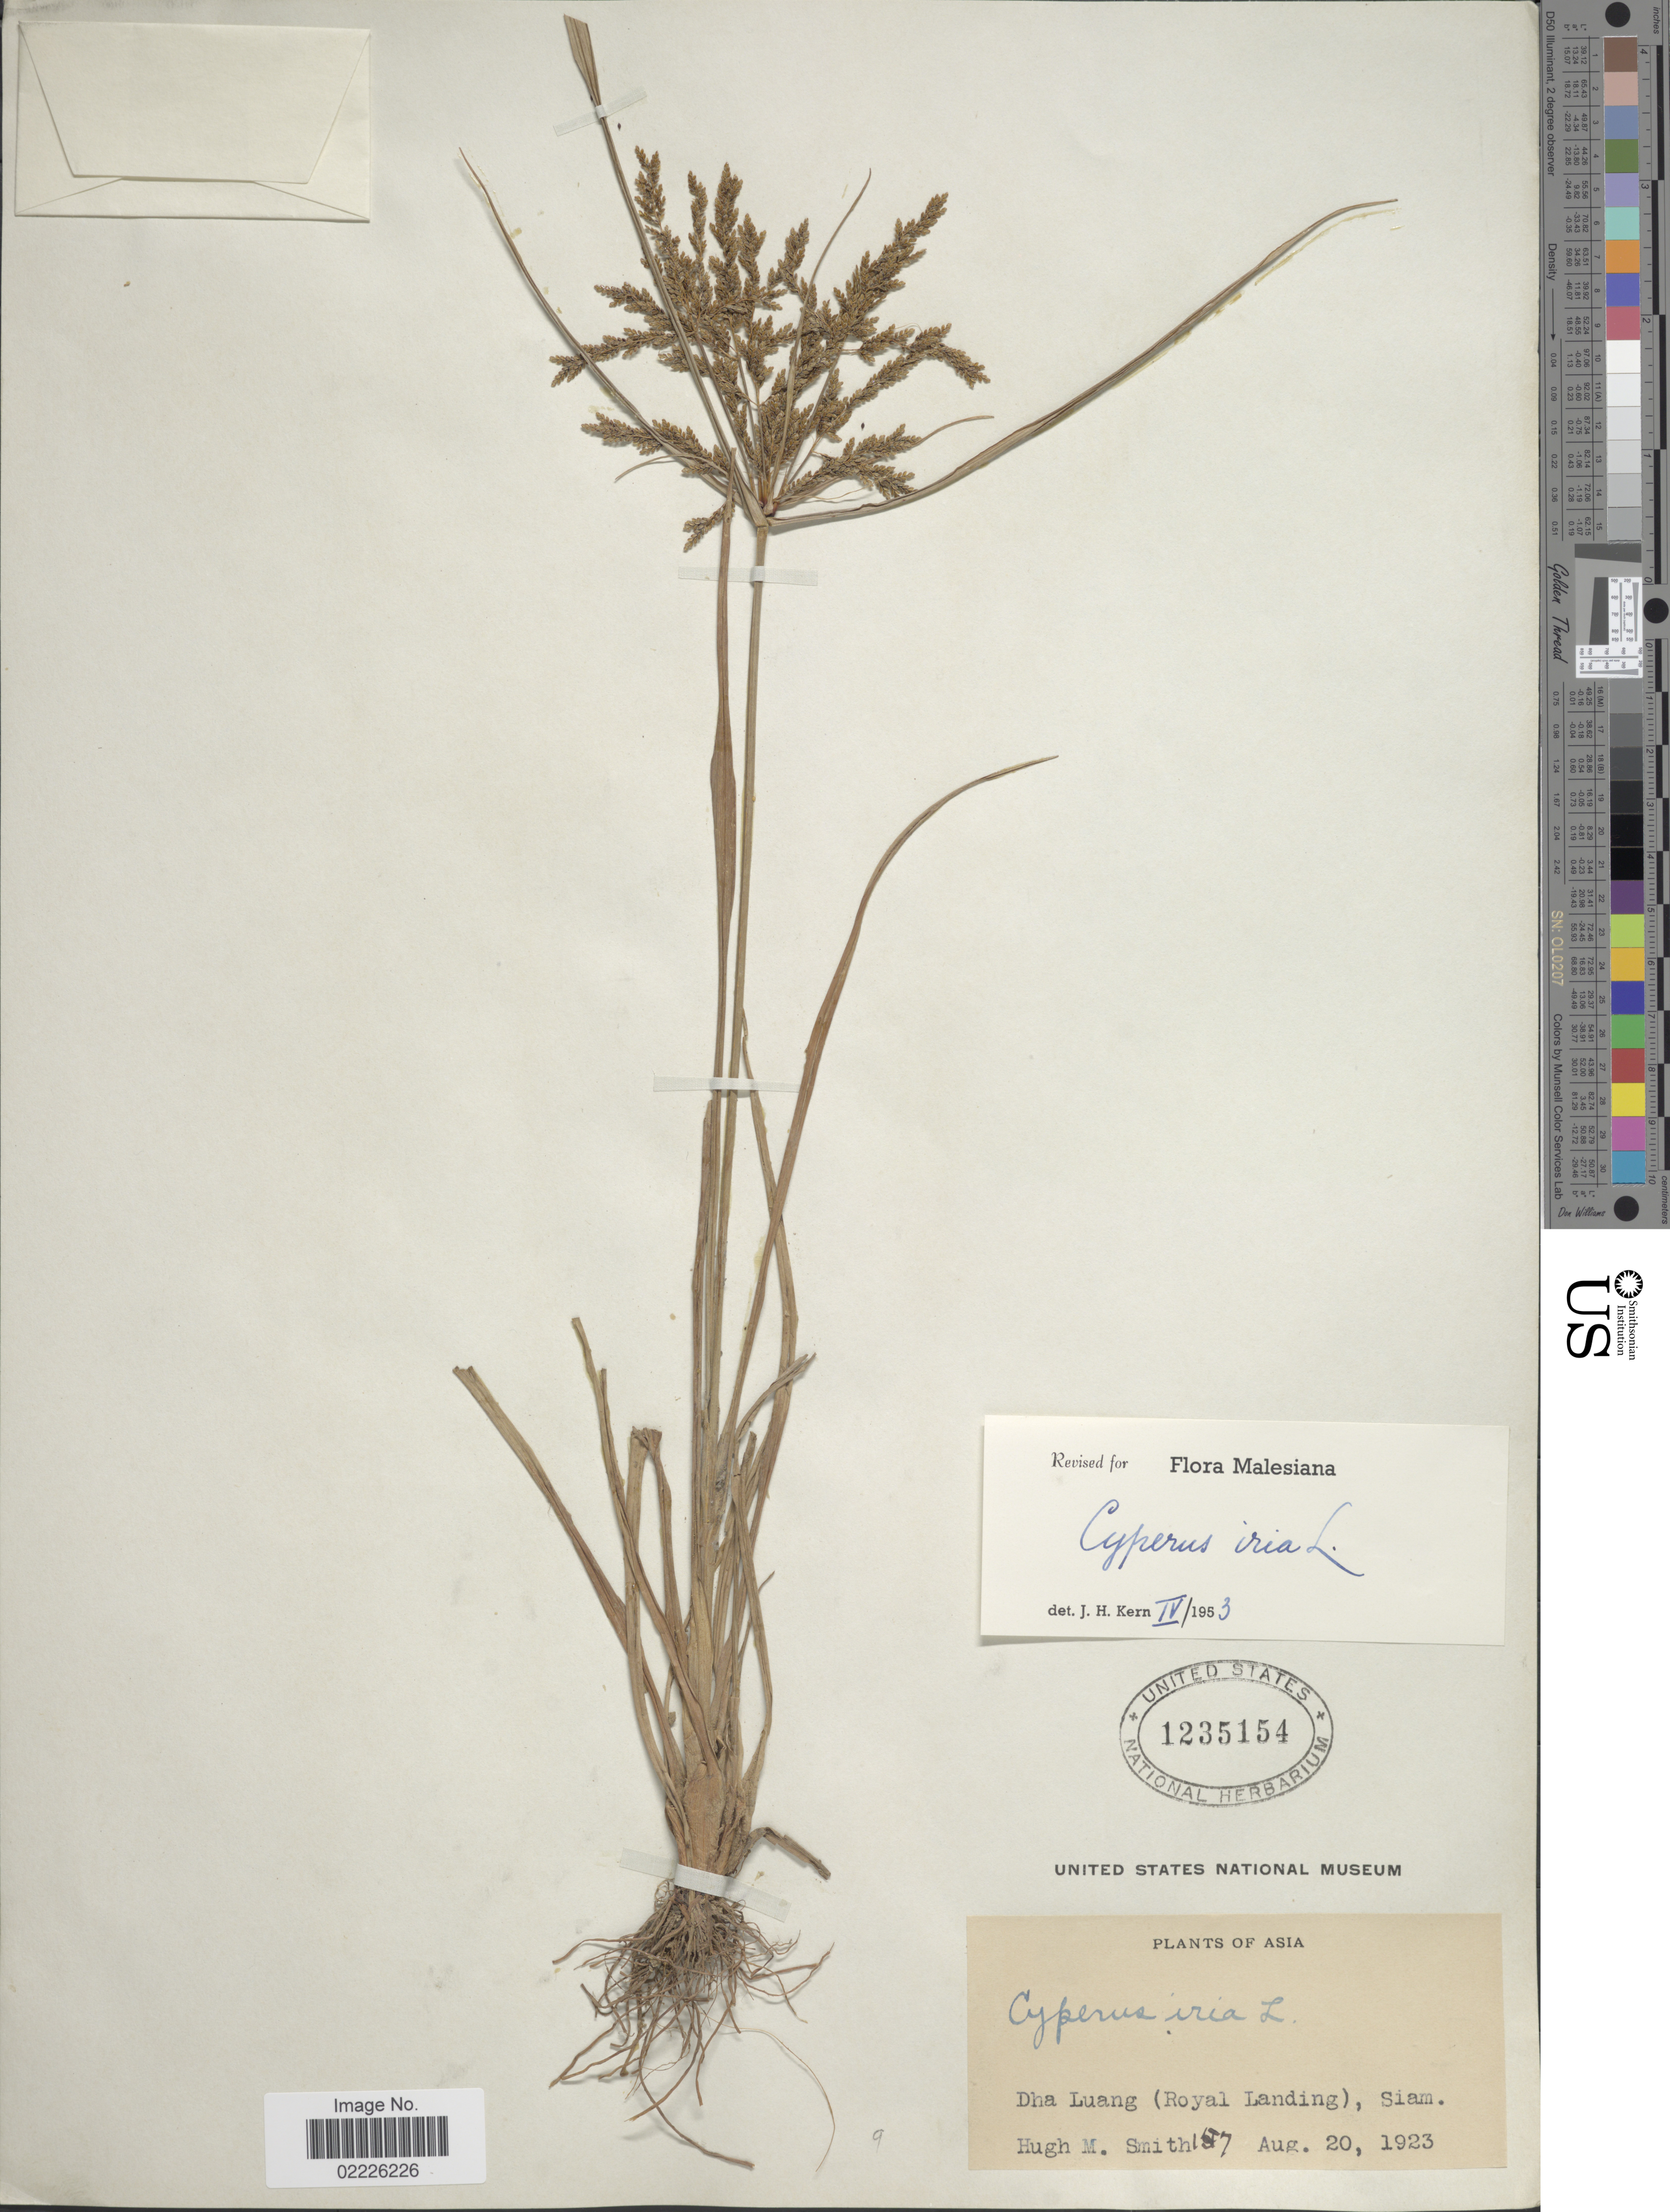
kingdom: Plantae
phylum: Tracheophyta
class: Liliopsida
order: Poales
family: Cyperaceae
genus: Cyperus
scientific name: Cyperus iria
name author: L.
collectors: H. M. Smith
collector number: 157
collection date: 1923-08-20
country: Thailand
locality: Dha Luang (Royal Landing), Siam.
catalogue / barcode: US 1235154